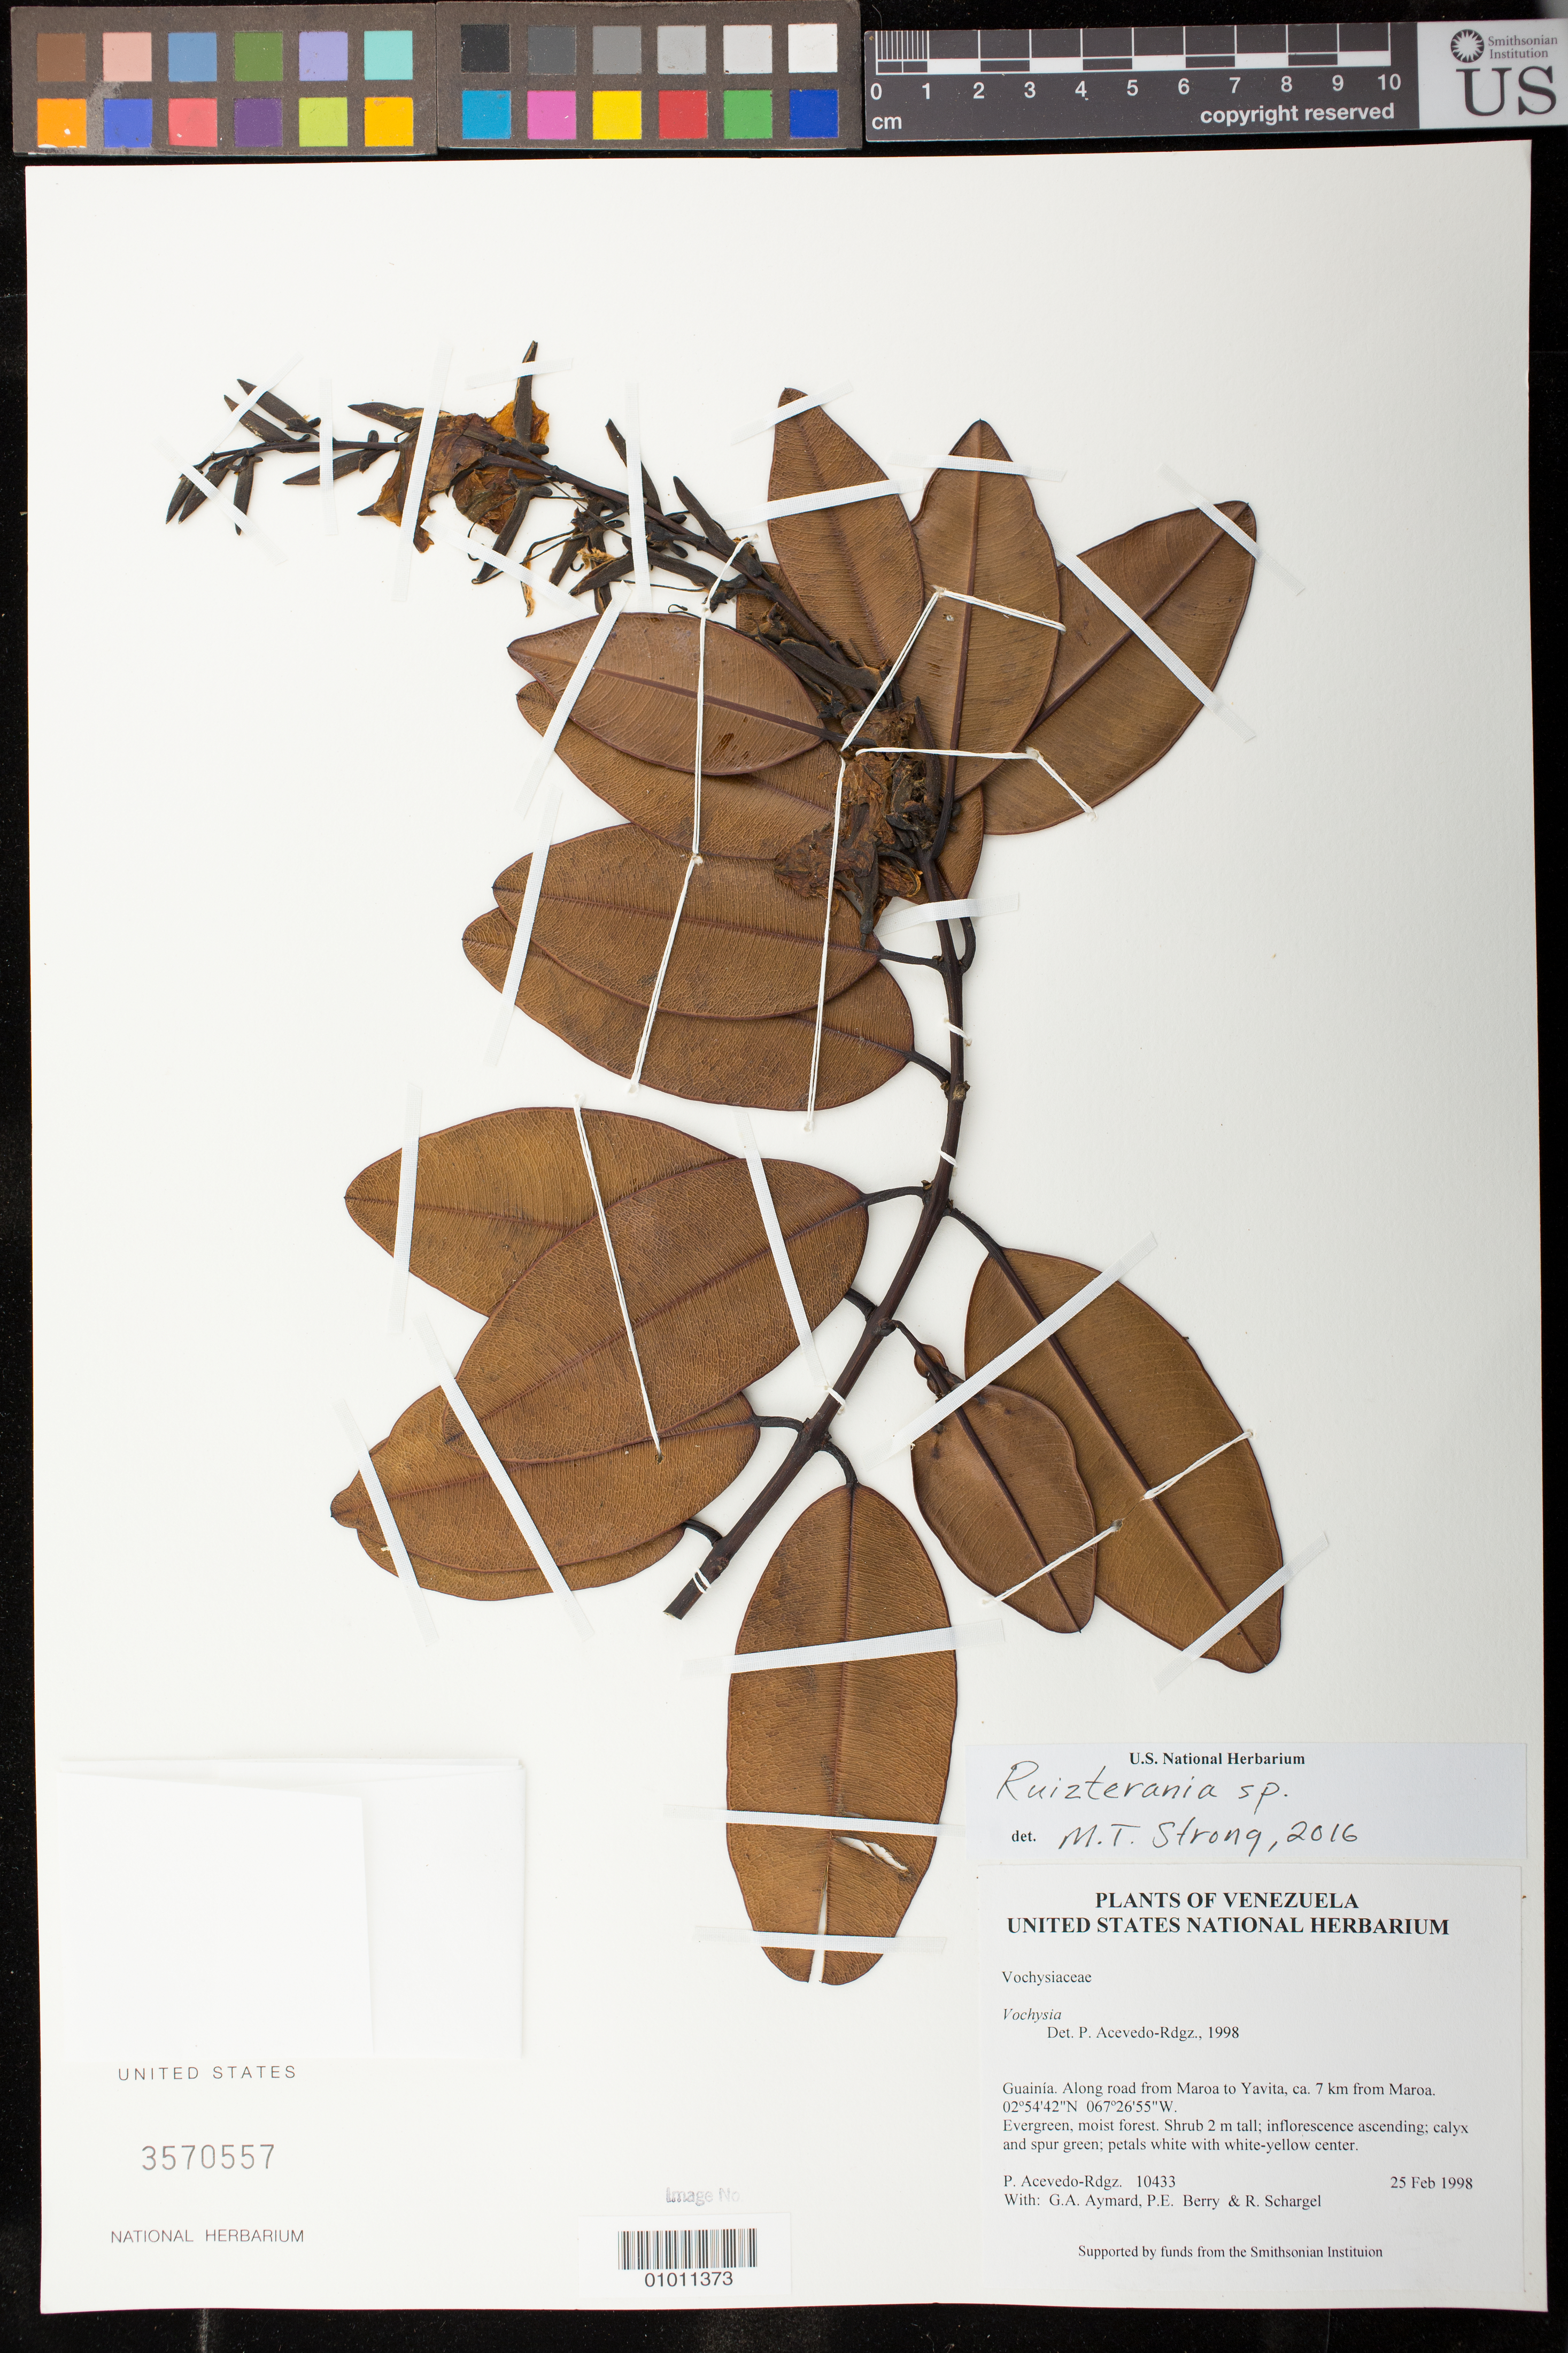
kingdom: Plantae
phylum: Tracheophyta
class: Magnoliopsida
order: Myrtales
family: Vochysiaceae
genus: Ruizterania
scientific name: Ruizterania esmeraldae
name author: (Standl.) Marc.-Berti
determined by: Marcano-Berti, L.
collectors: P. Acevedo-Rodr., G. A. Aymard, P. E. Berry & R. Schargel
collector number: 10433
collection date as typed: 25 Feb 1998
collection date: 1998-02-25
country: Venezuela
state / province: Amazonas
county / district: Maroa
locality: Along road from Maroa to Yavita, ca. 7 km from Maroa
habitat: Evergreen, moist forest.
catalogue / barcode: US 3570557